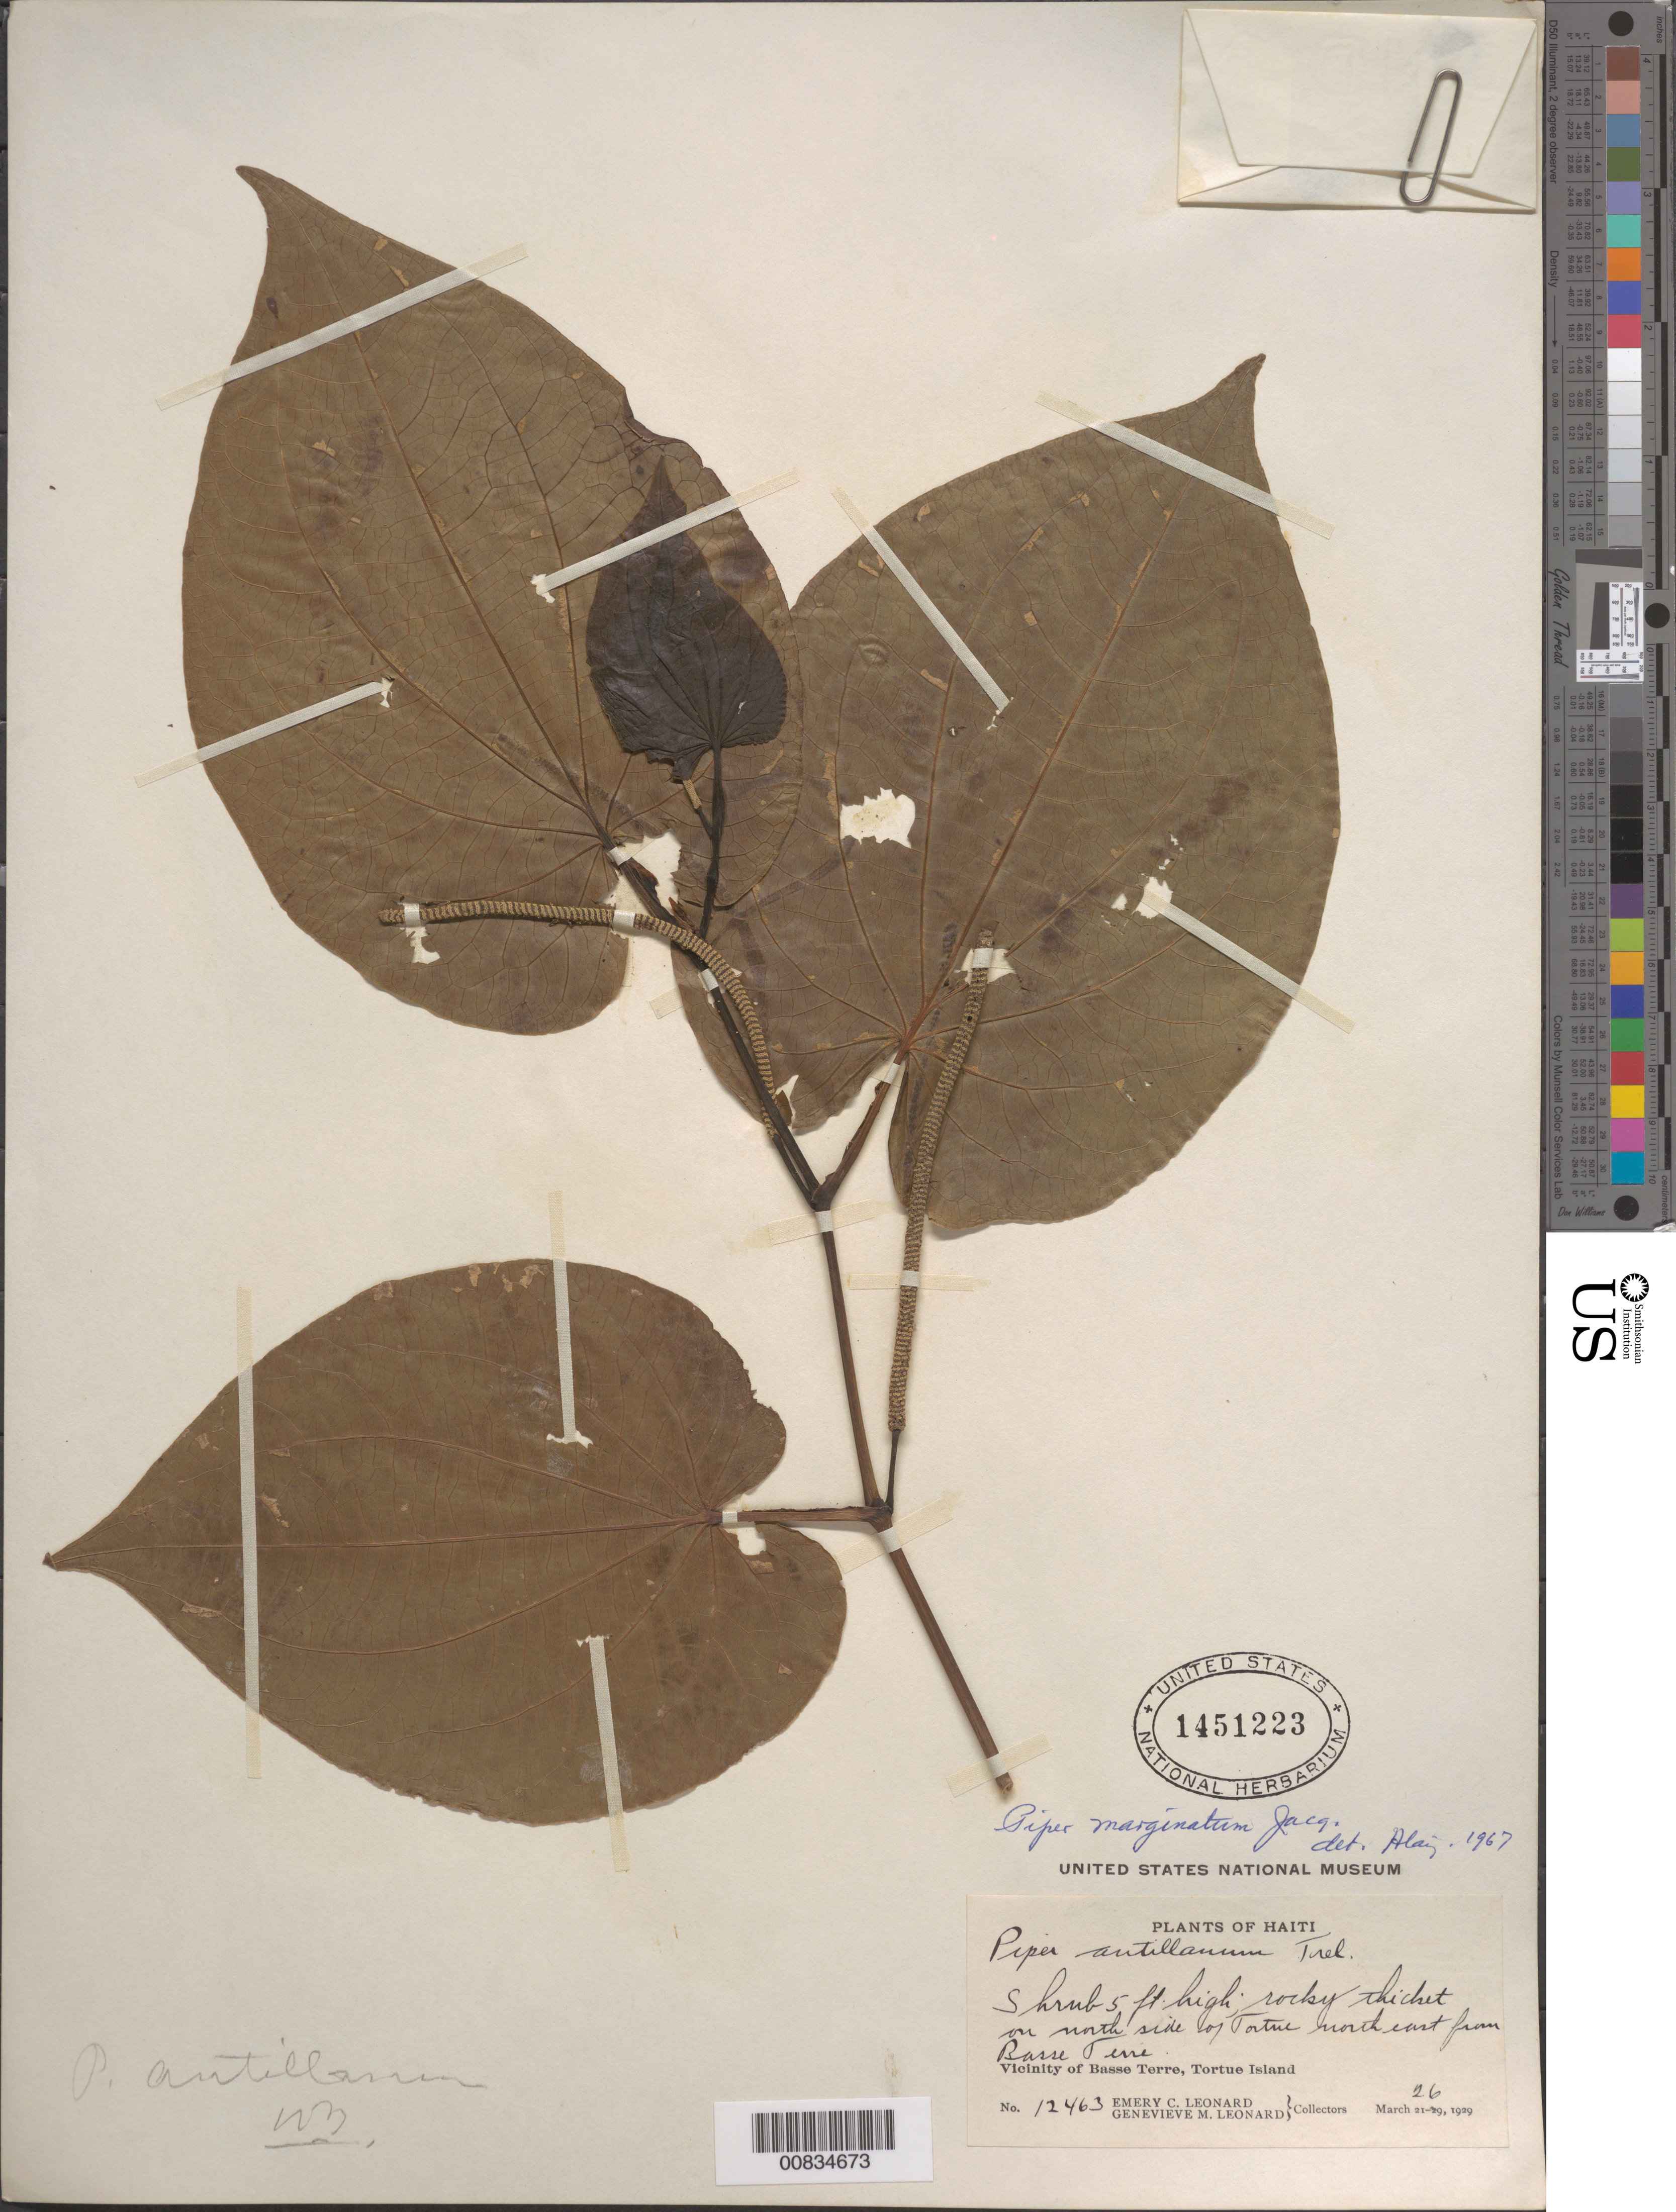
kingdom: Plantae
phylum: Tracheophyta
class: Magnoliopsida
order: Piperales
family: Piperaceae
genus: Piper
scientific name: Piper marginatum var. domatiiferum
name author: Trel.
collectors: E. C. Leonard & G. M. Leonard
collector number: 12463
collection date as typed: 26 Mar 1929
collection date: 1929-03-26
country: Haiti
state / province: Nord-Óuest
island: Île de la Tortue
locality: Vicinity of Basse Terre, Tortue Island. On north side of Tortue northeast from Basse Terre.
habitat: Rocky thicket.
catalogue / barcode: US 1451223